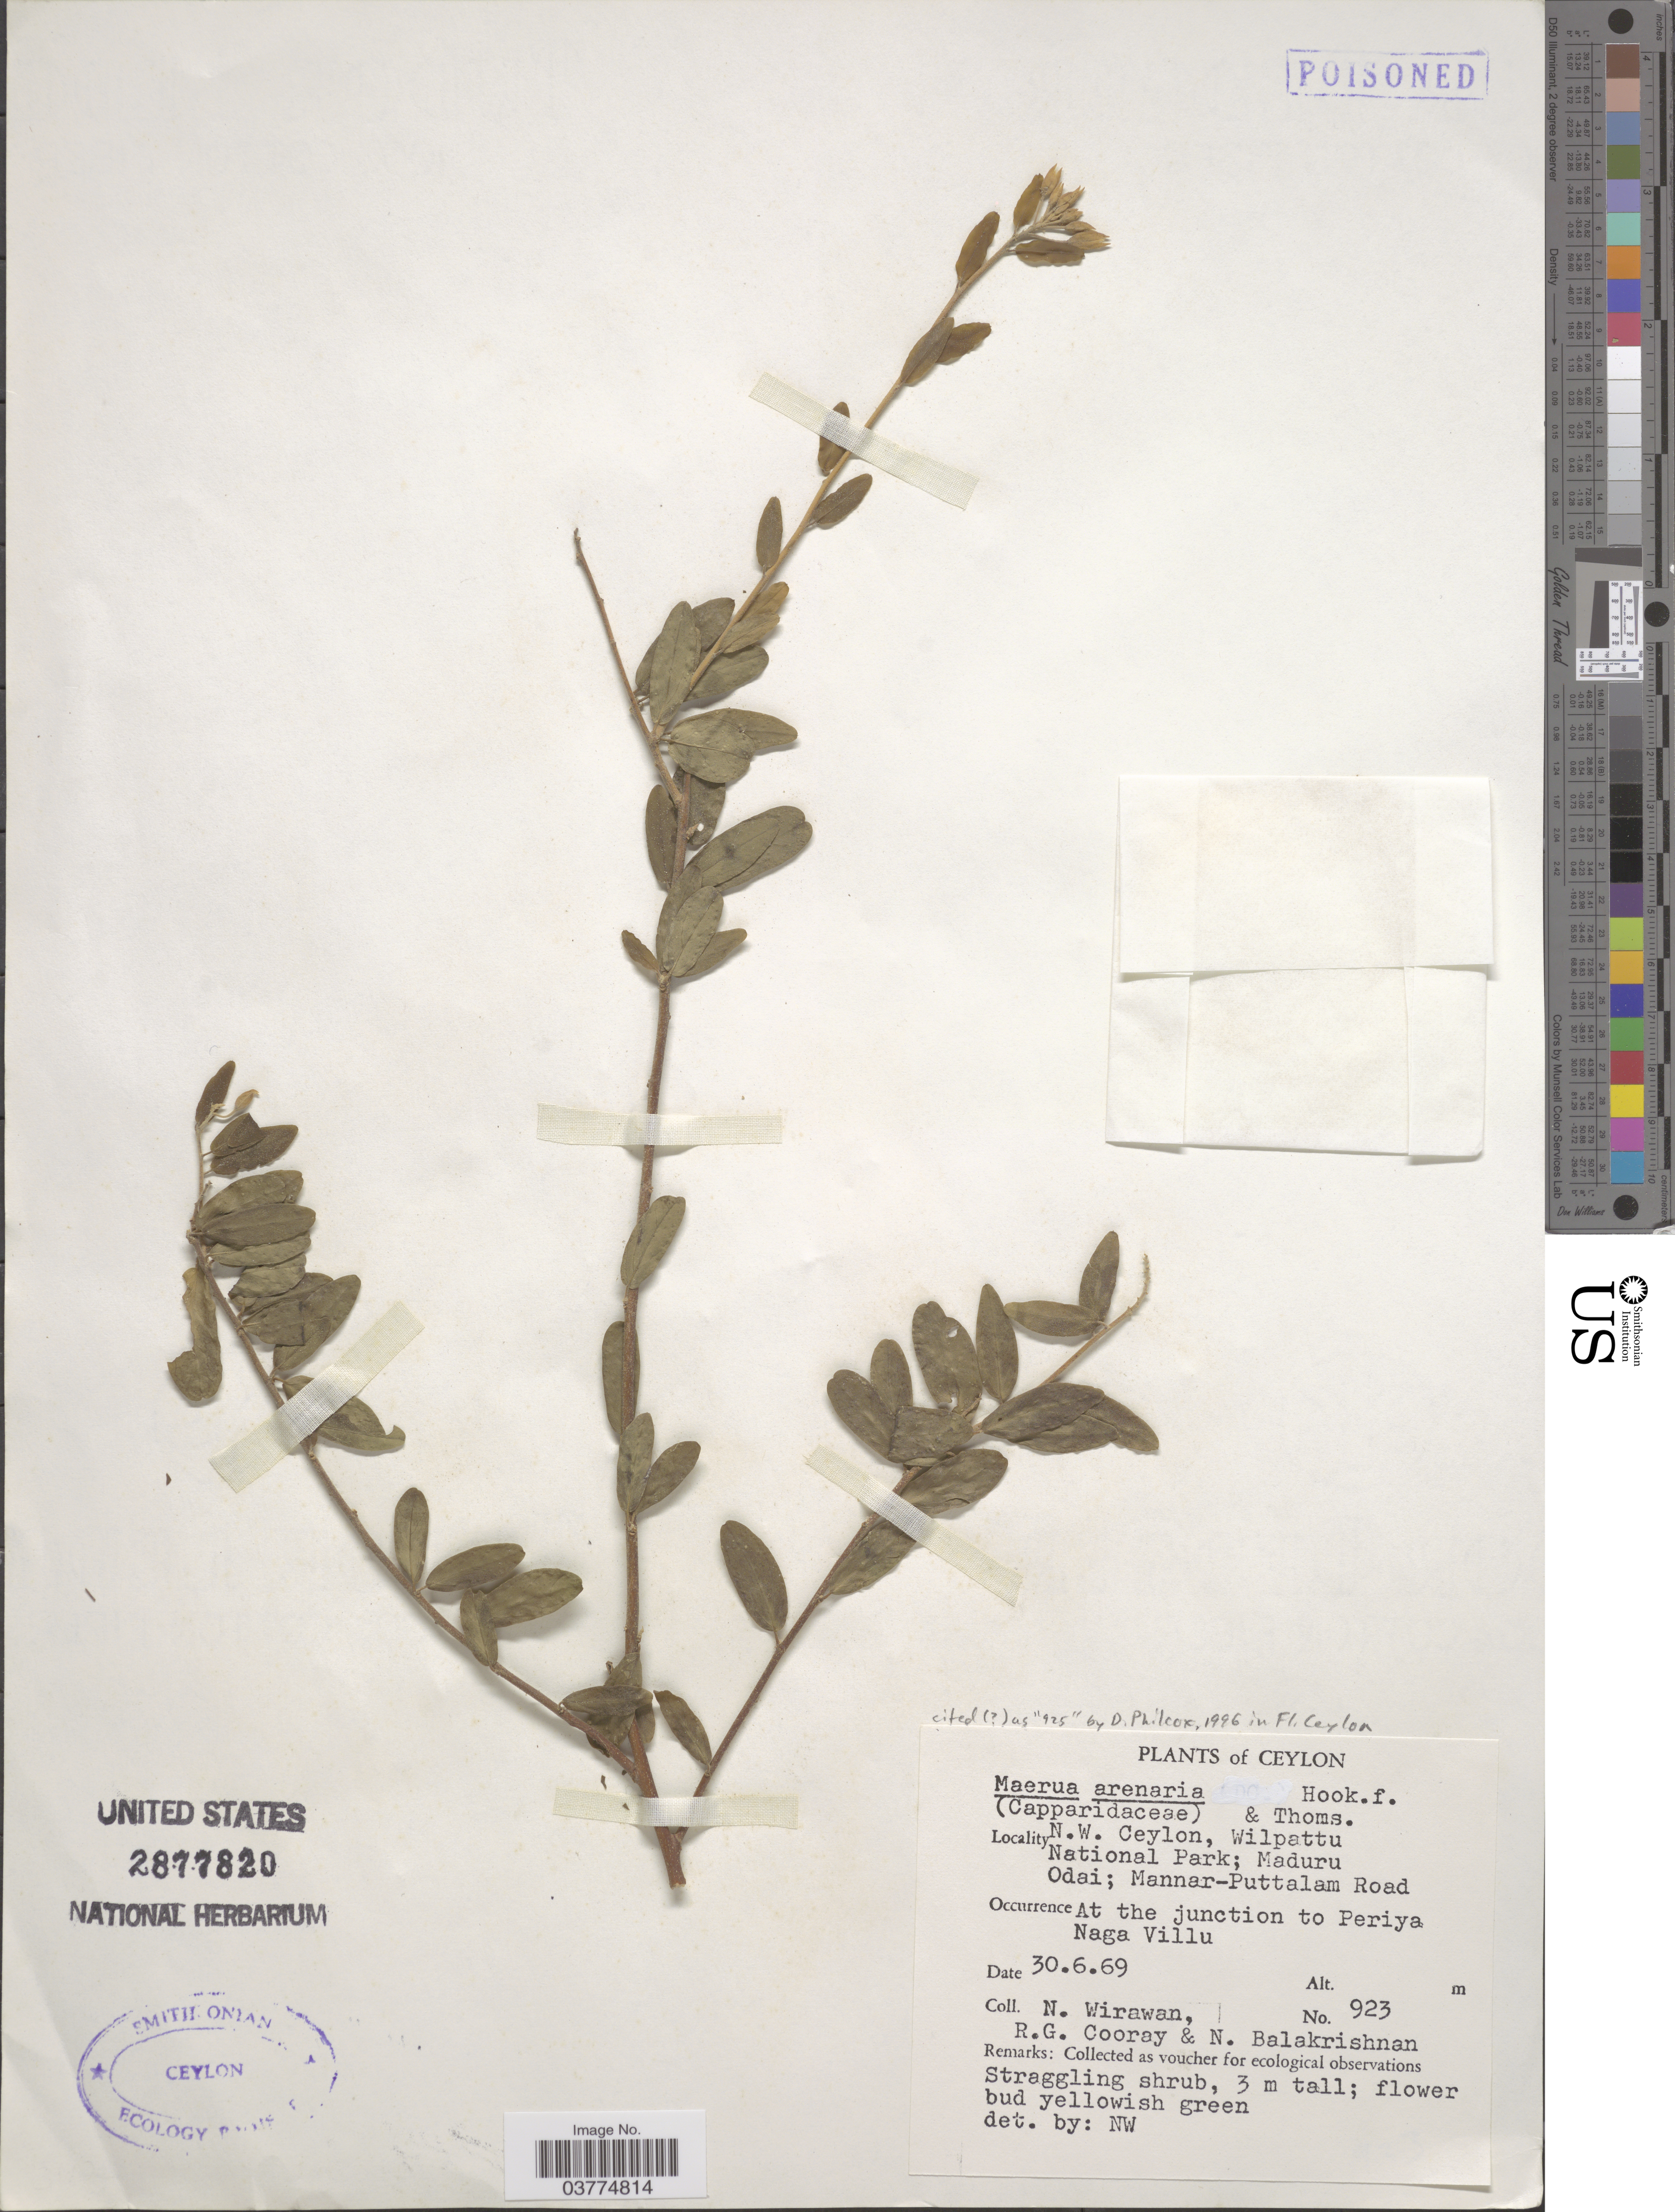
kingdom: Plantae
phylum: Tracheophyta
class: Magnoliopsida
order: Brassicales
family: Capparaceae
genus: Maerua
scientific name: Maerua arenaria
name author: Hook. f. & Thomson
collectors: N. Wirawan, R. Cooray & N. Balakrishnan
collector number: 923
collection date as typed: Transcribed d/m/y: 30/6/69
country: Sri Lanka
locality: Ceylon. N.W. Ceylon, Wilpattu National Park; Maduru Odai; Mannar-Puttalam Road. At the junction to Periya Naga Villu.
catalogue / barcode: US 2877820